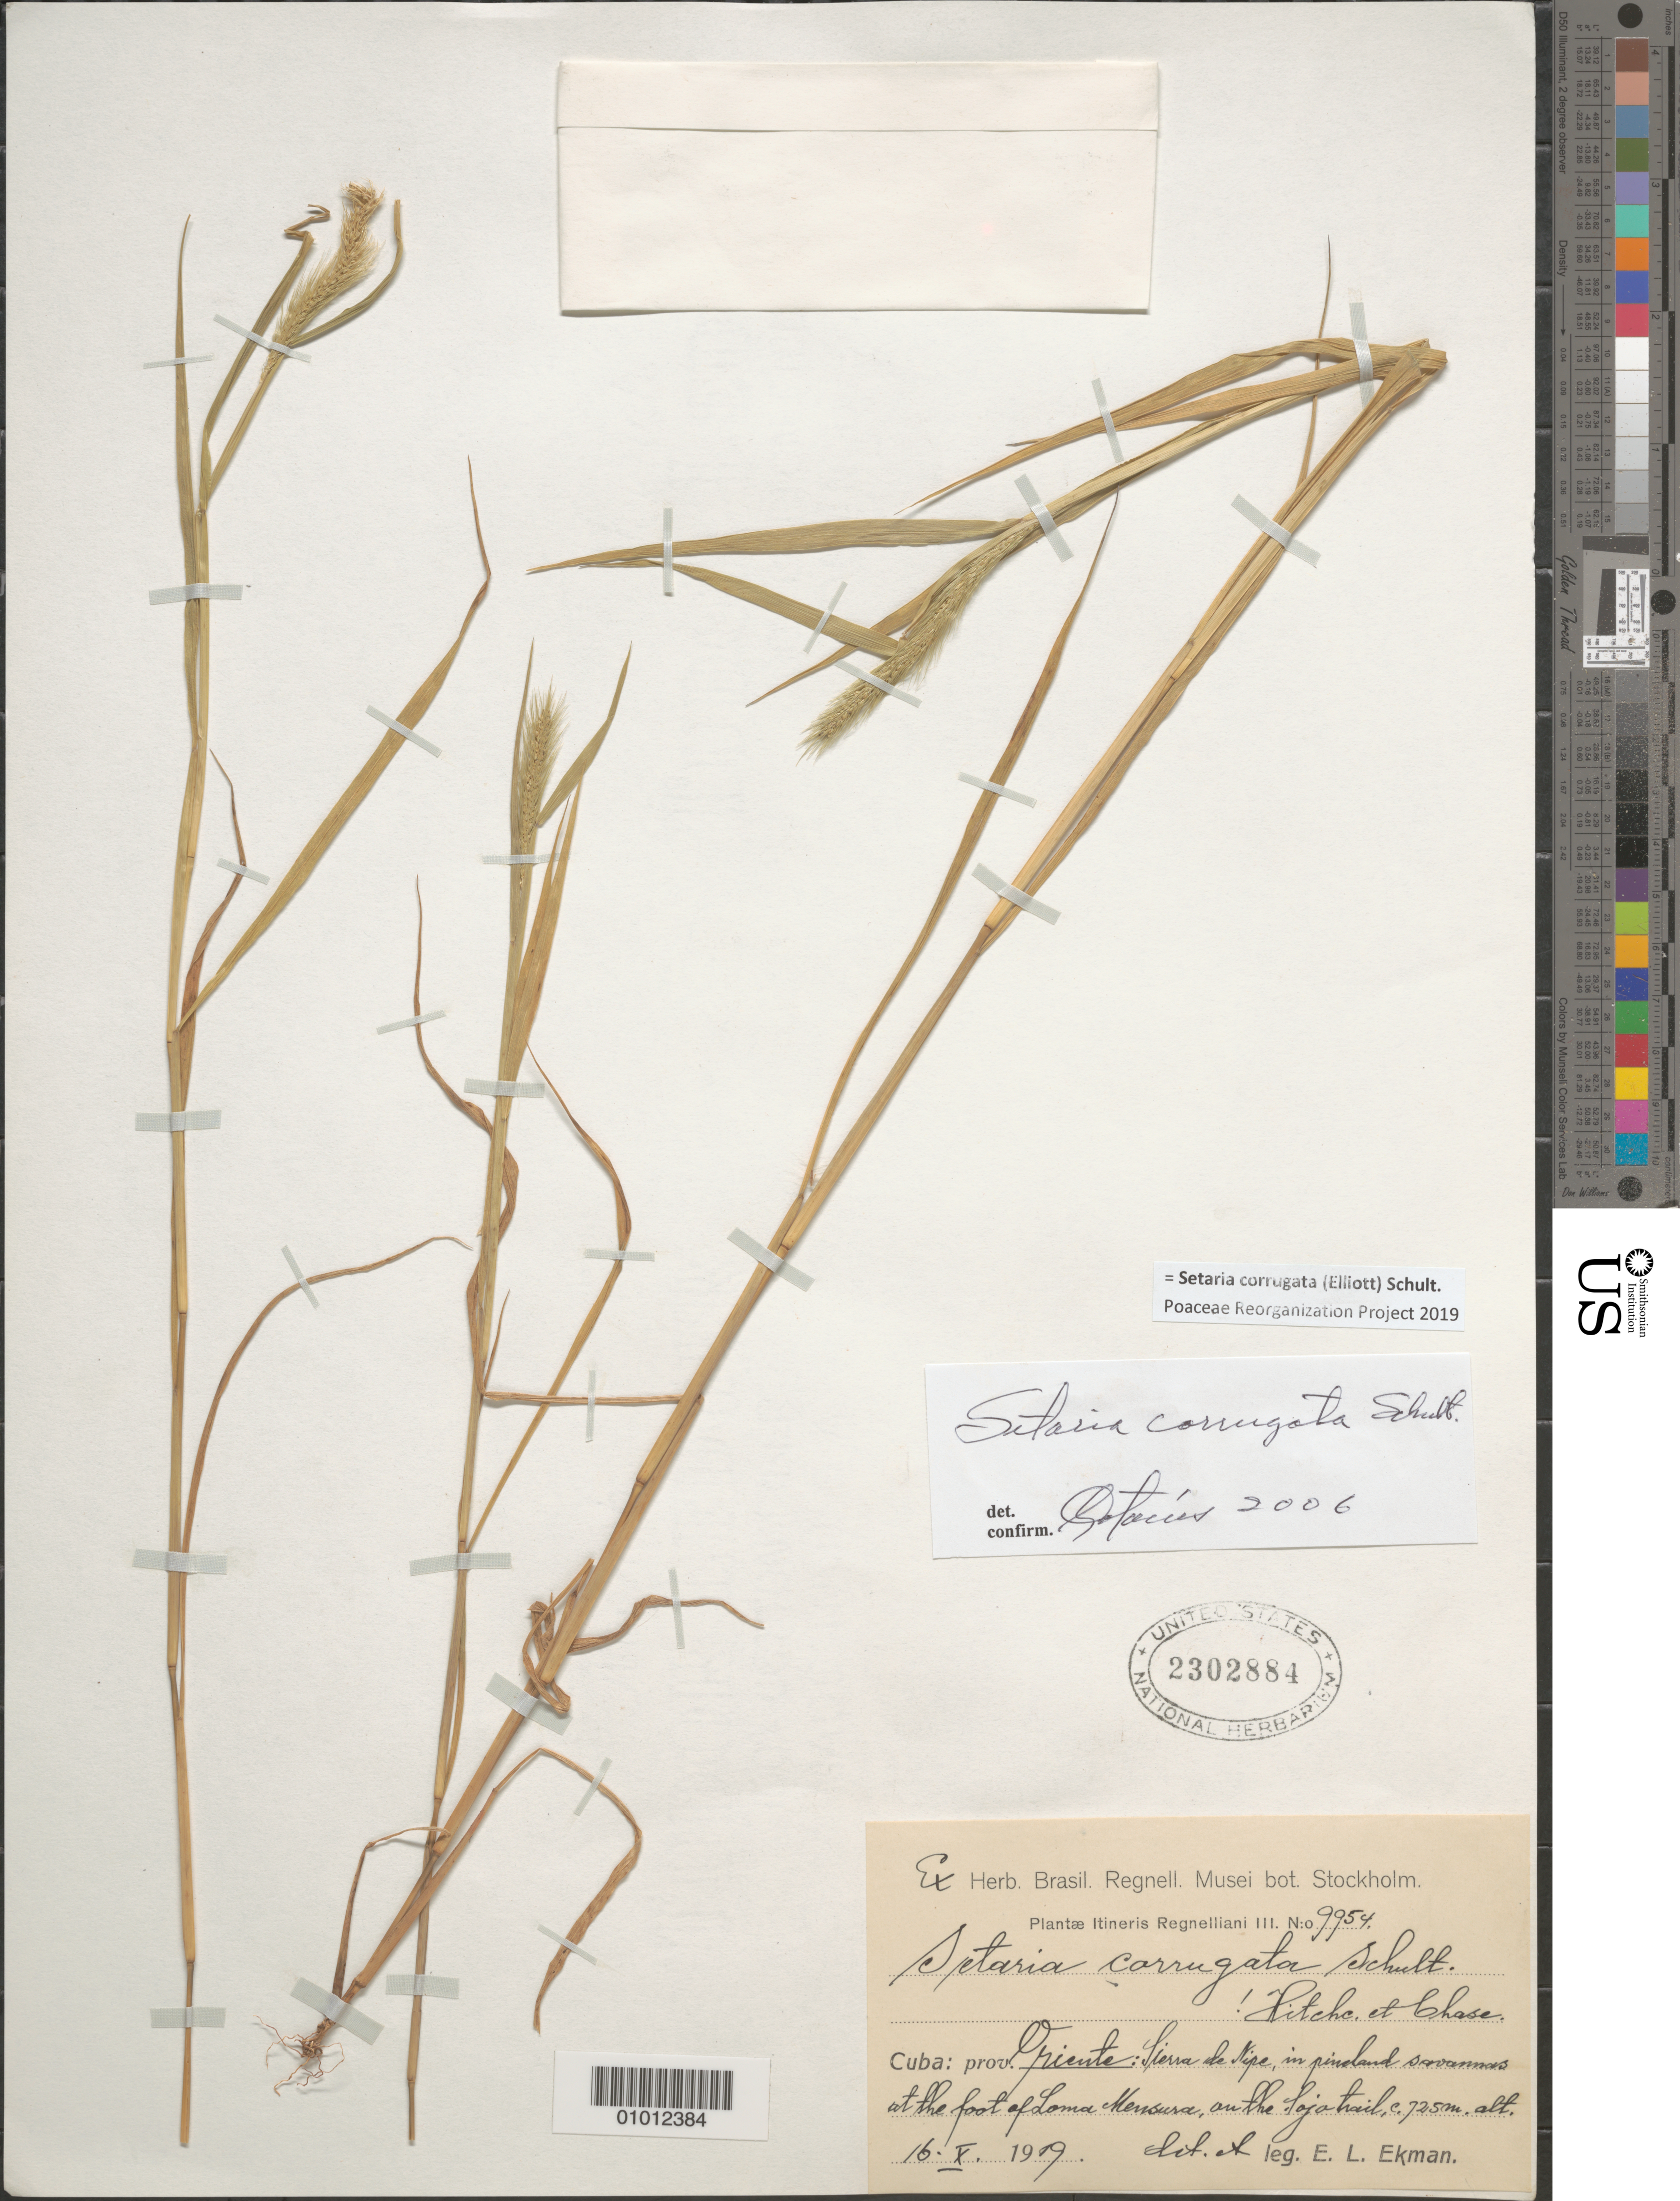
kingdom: Plantae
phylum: Tracheophyta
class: Liliopsida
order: Poales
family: Poaceae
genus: Setaria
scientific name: Setaria corrugata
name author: (Elliott) Schult.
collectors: E. L. Ekman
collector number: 9954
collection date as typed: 16 Oct 1919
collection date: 1919-10-16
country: Cuba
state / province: Holguín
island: Cuba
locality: Sierra de Nipe, at the foot of Loma Mensura, on the Lojo Trail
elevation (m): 725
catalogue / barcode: US 2302884